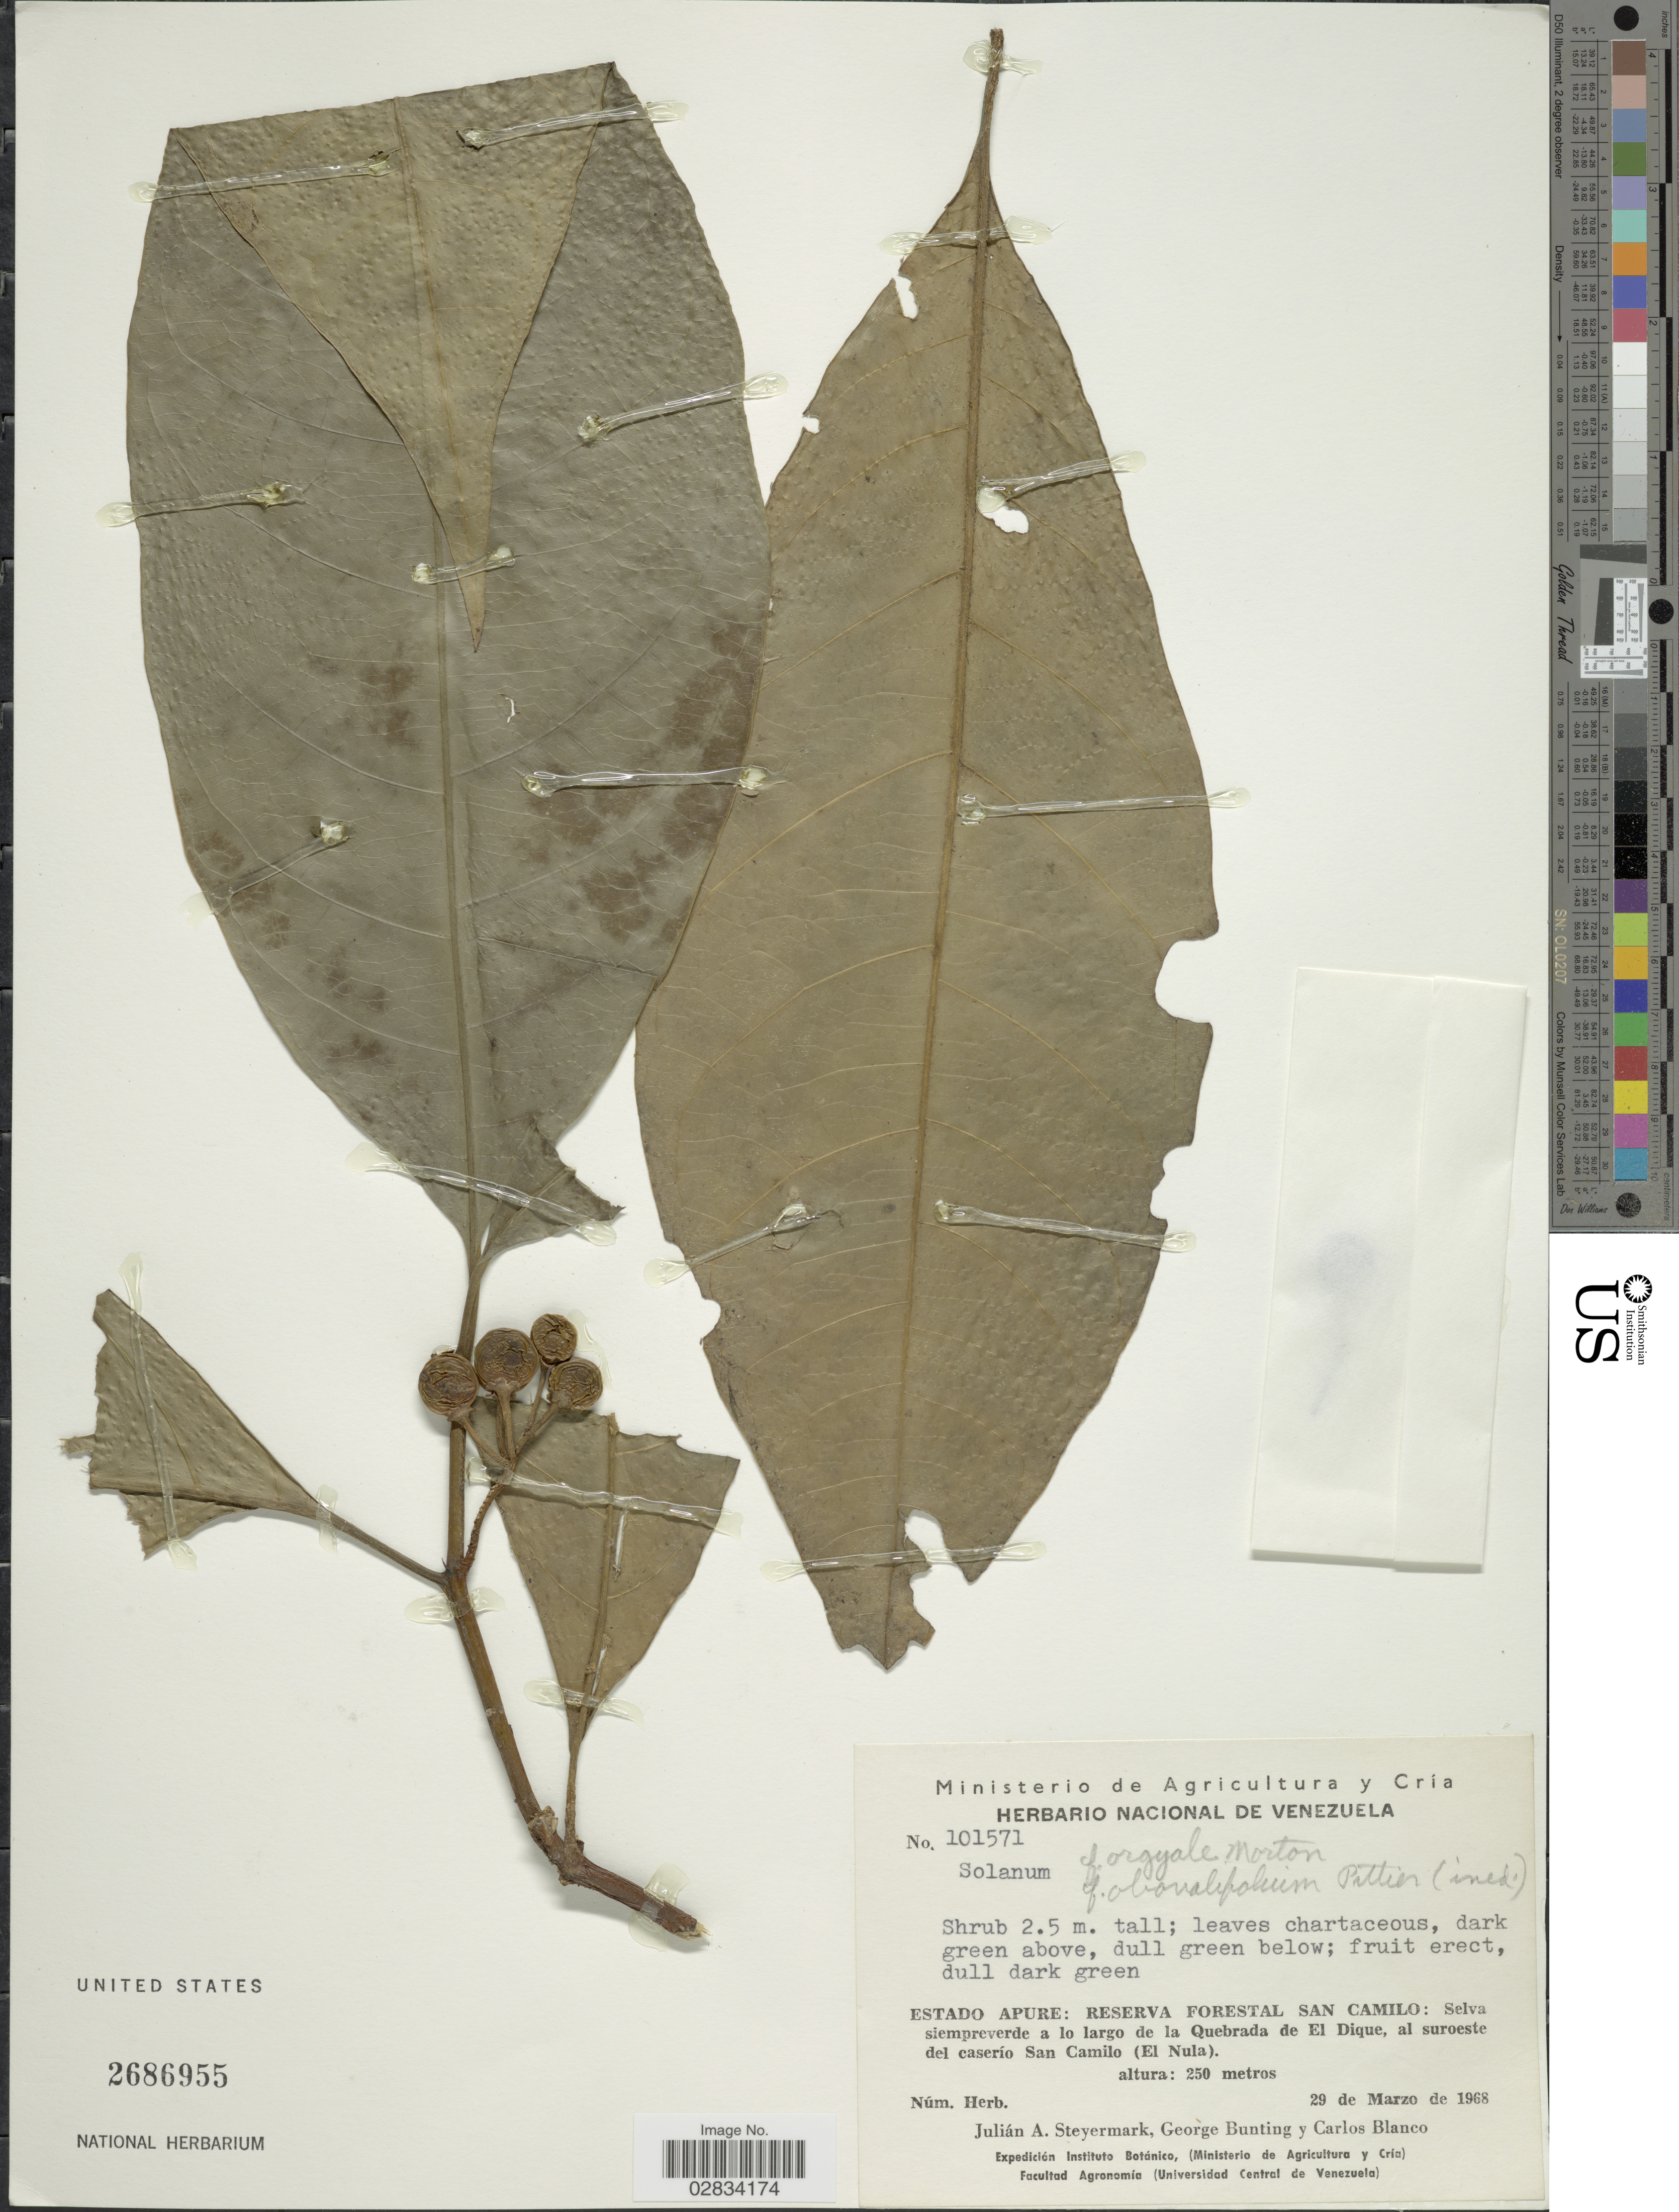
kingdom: Plantae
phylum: Tracheophyta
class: Magnoliopsida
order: Solanales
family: Solanaceae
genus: Solanum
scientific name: Solanum obovalifolium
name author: Benítez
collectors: J. Steyermark, G. S. Bunting & C. Blanco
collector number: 101571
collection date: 1968-03-29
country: Venezuela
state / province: Apure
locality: Reserva Forestal San Camilo, Selva siempreverde a lo largo de la Quebrada de El Dique, al suroeste del caserío San Camilo (El Nula).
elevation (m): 250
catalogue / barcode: US 2686955